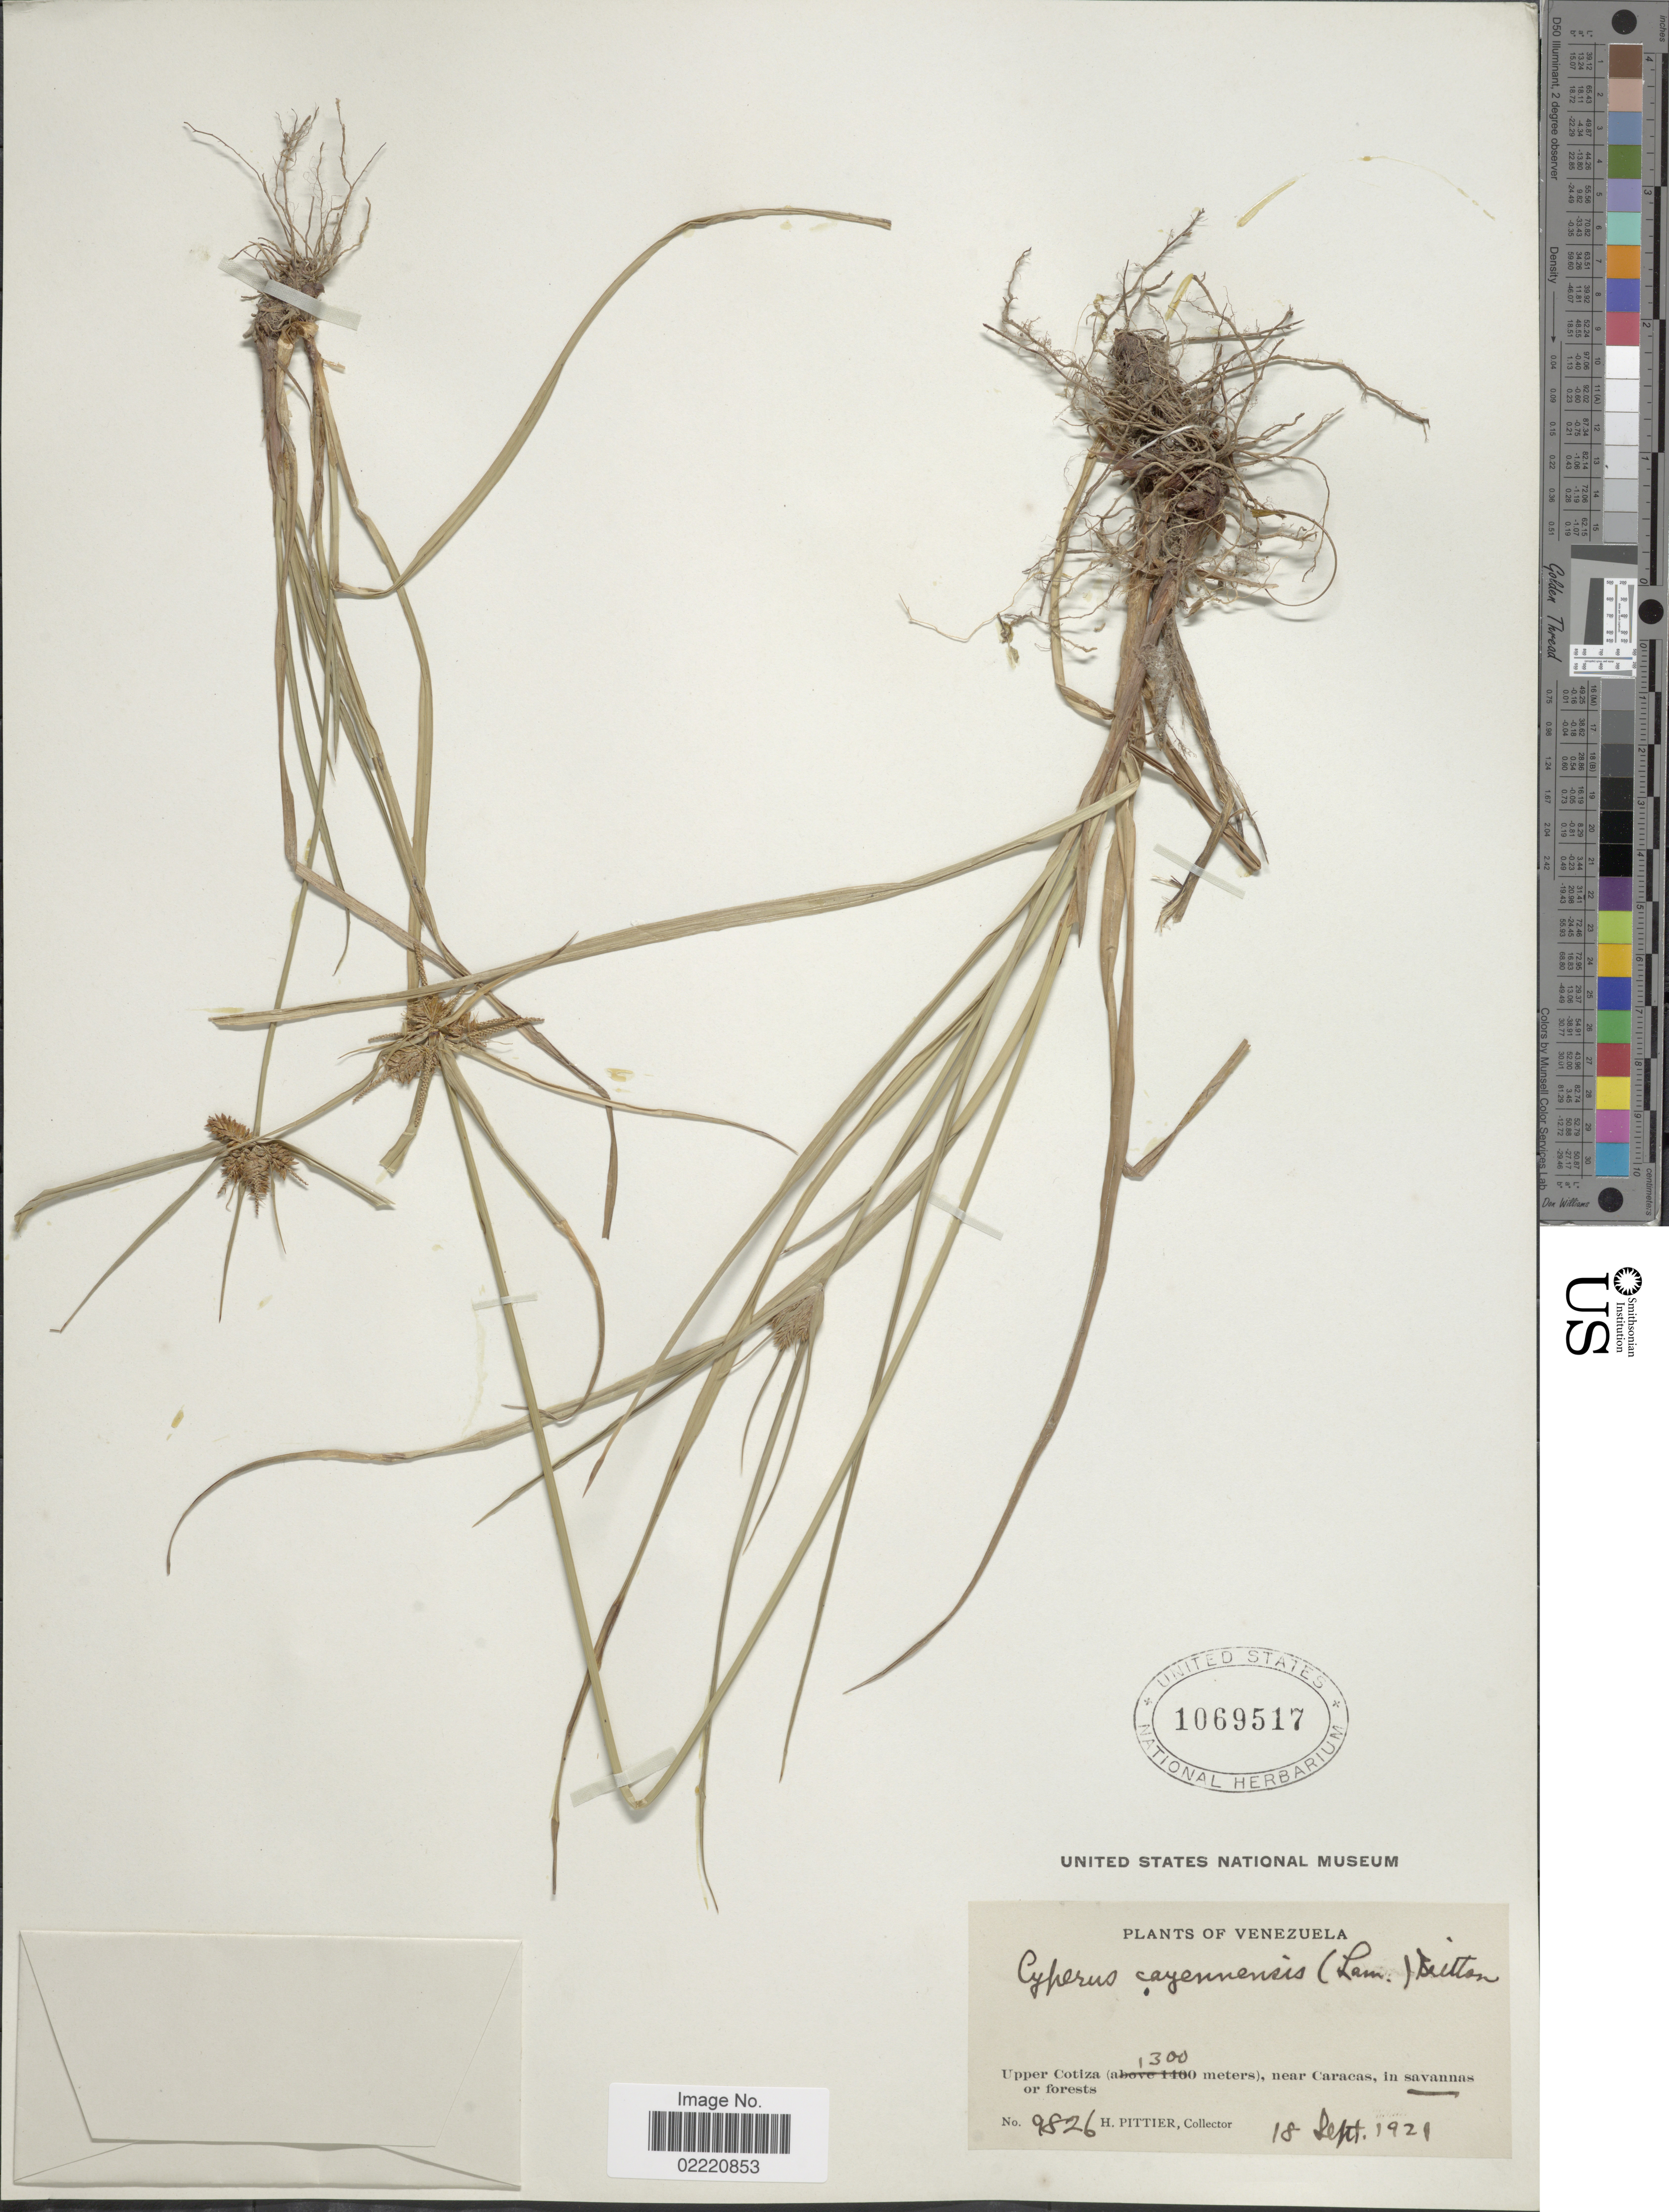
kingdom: Plantae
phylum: Tracheophyta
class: Liliopsida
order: Poales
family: Cyperaceae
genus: Cyperus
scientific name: Cyperus aggregatus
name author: (Willd.) Endl.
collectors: H. F. Pittier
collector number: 9826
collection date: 1921-09-18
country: Venezuela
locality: Upper Cotiza, near Caracas, in savannas or forests.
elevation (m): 1300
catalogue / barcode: US 1069517